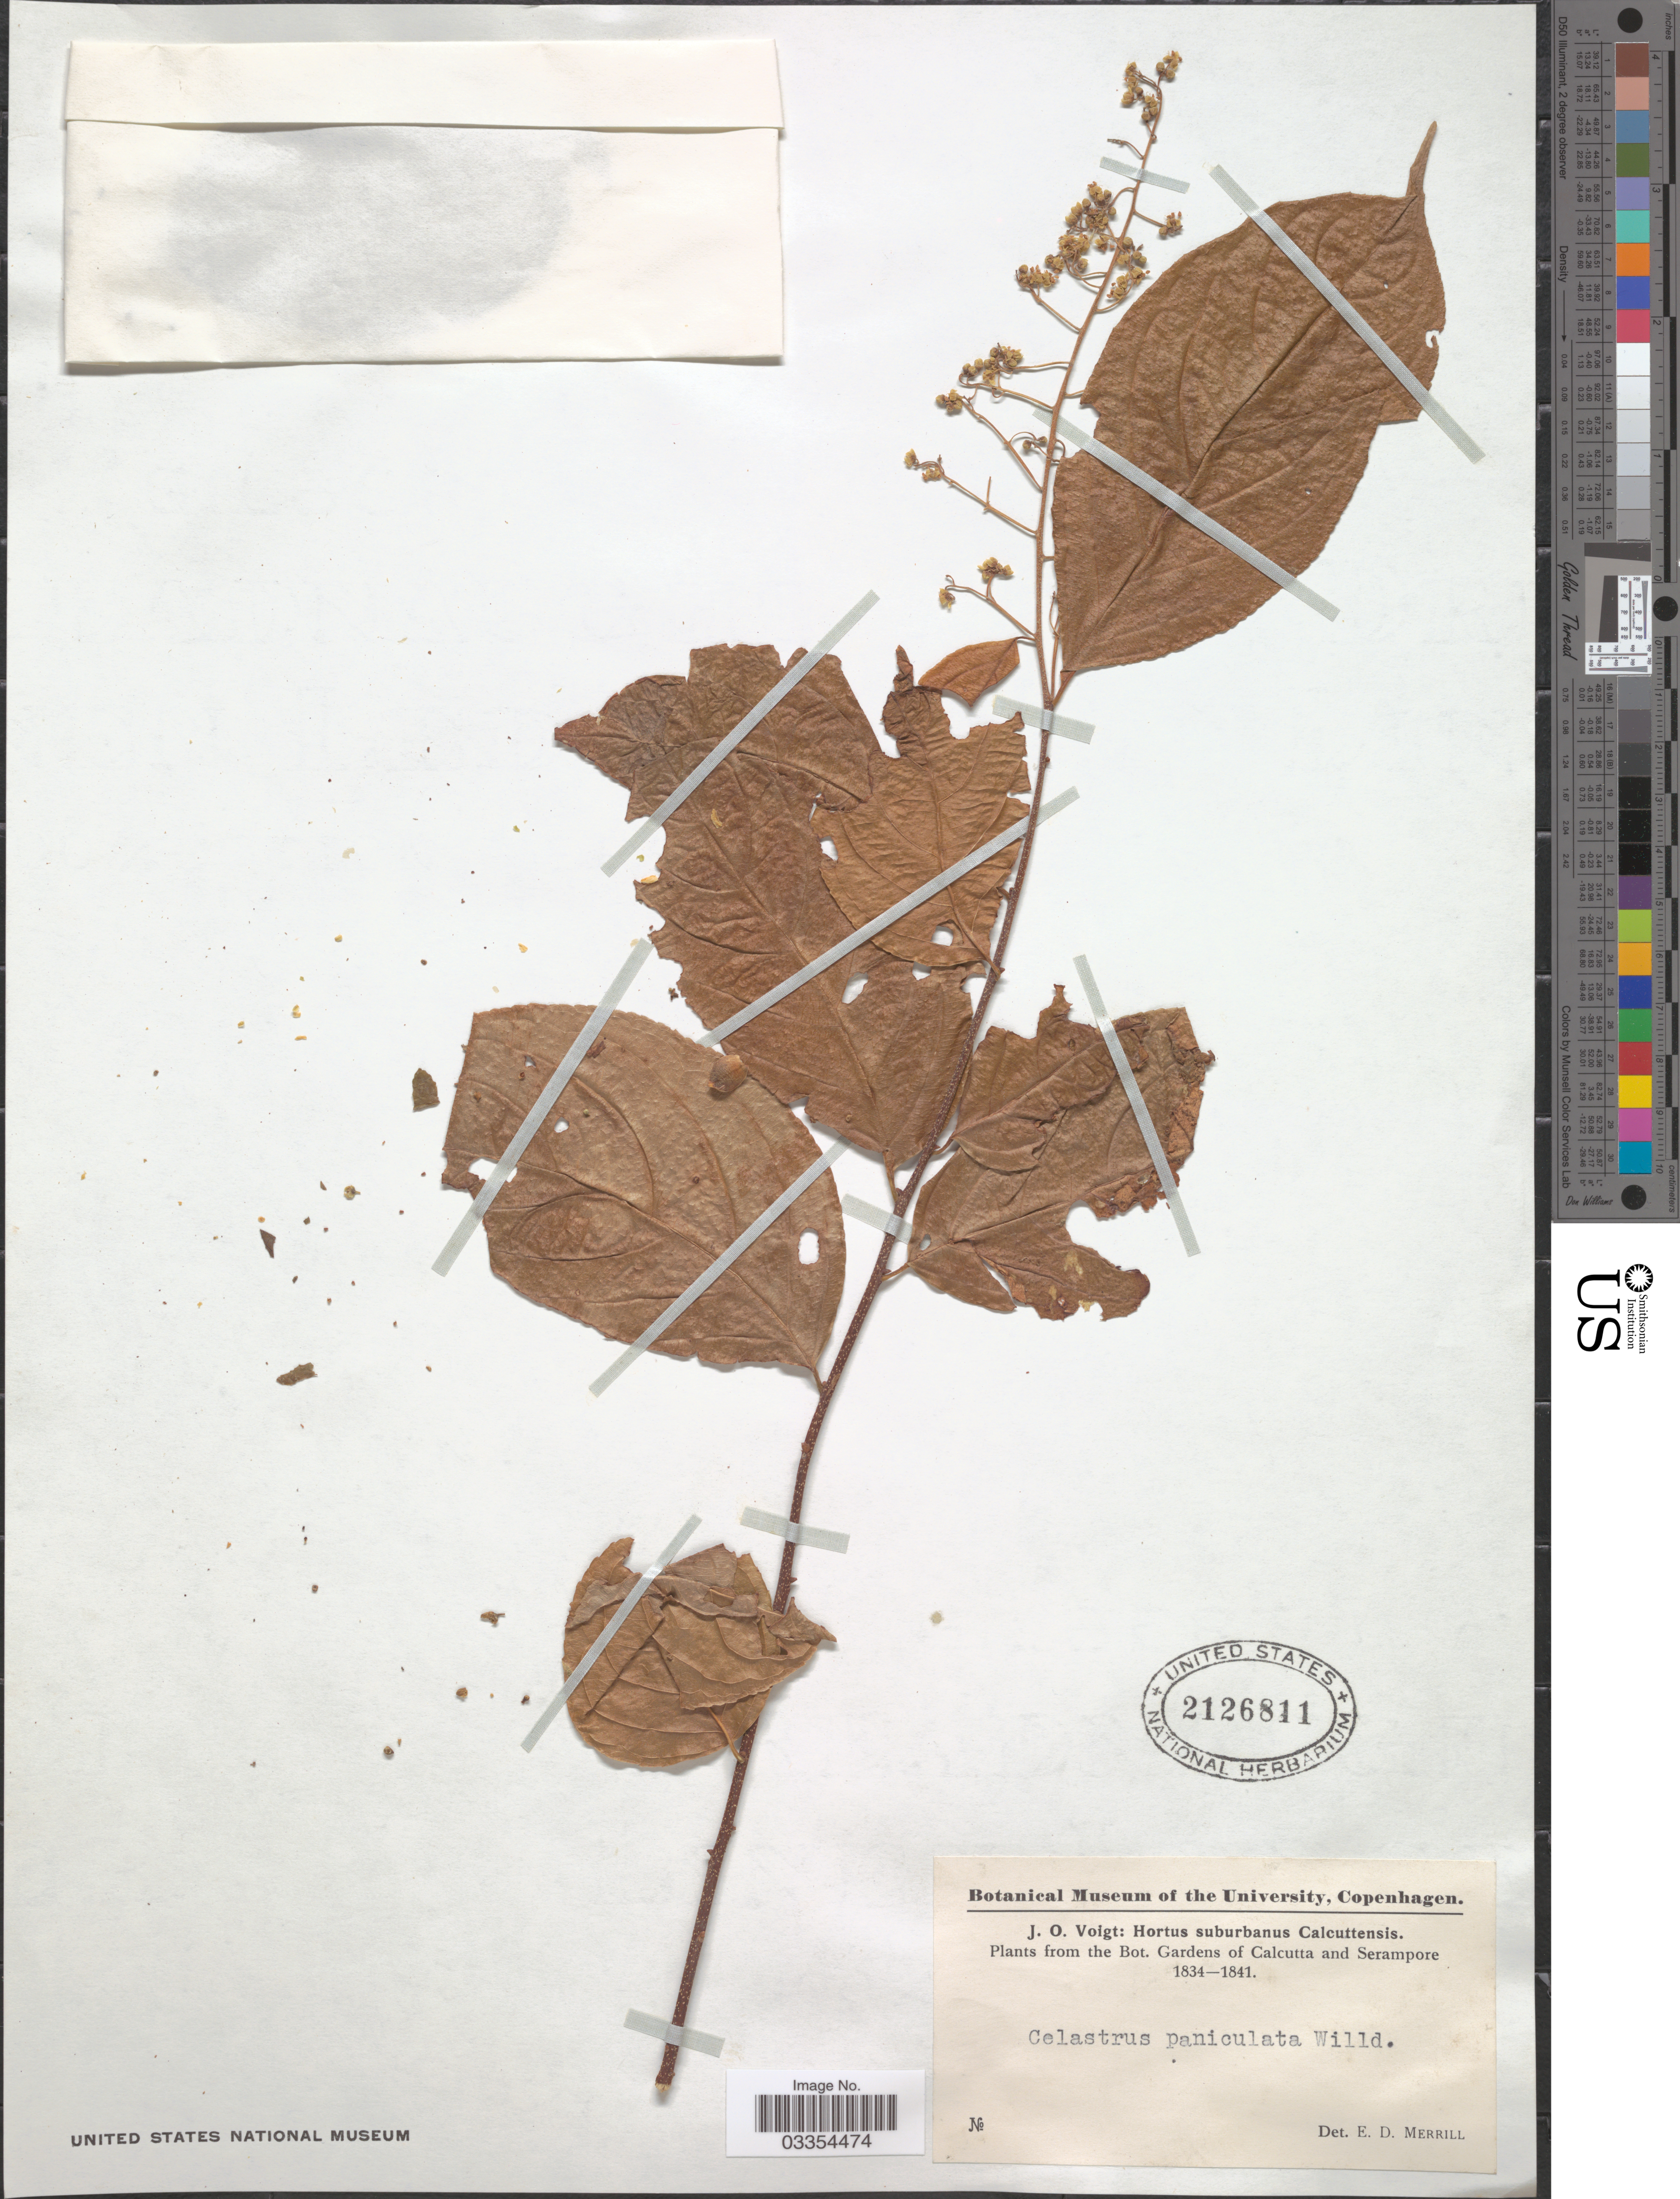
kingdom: Plantae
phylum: Tracheophyta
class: Magnoliopsida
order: Celastrales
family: Celastraceae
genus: Celastrus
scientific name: Celastrus paniculatus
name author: Willd.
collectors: J. O. Voigt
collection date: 1834/1841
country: India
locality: Hortus suburbanus Calcuttensis, Bot. Gardens of Calcutta and Serampore.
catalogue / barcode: US 2126811